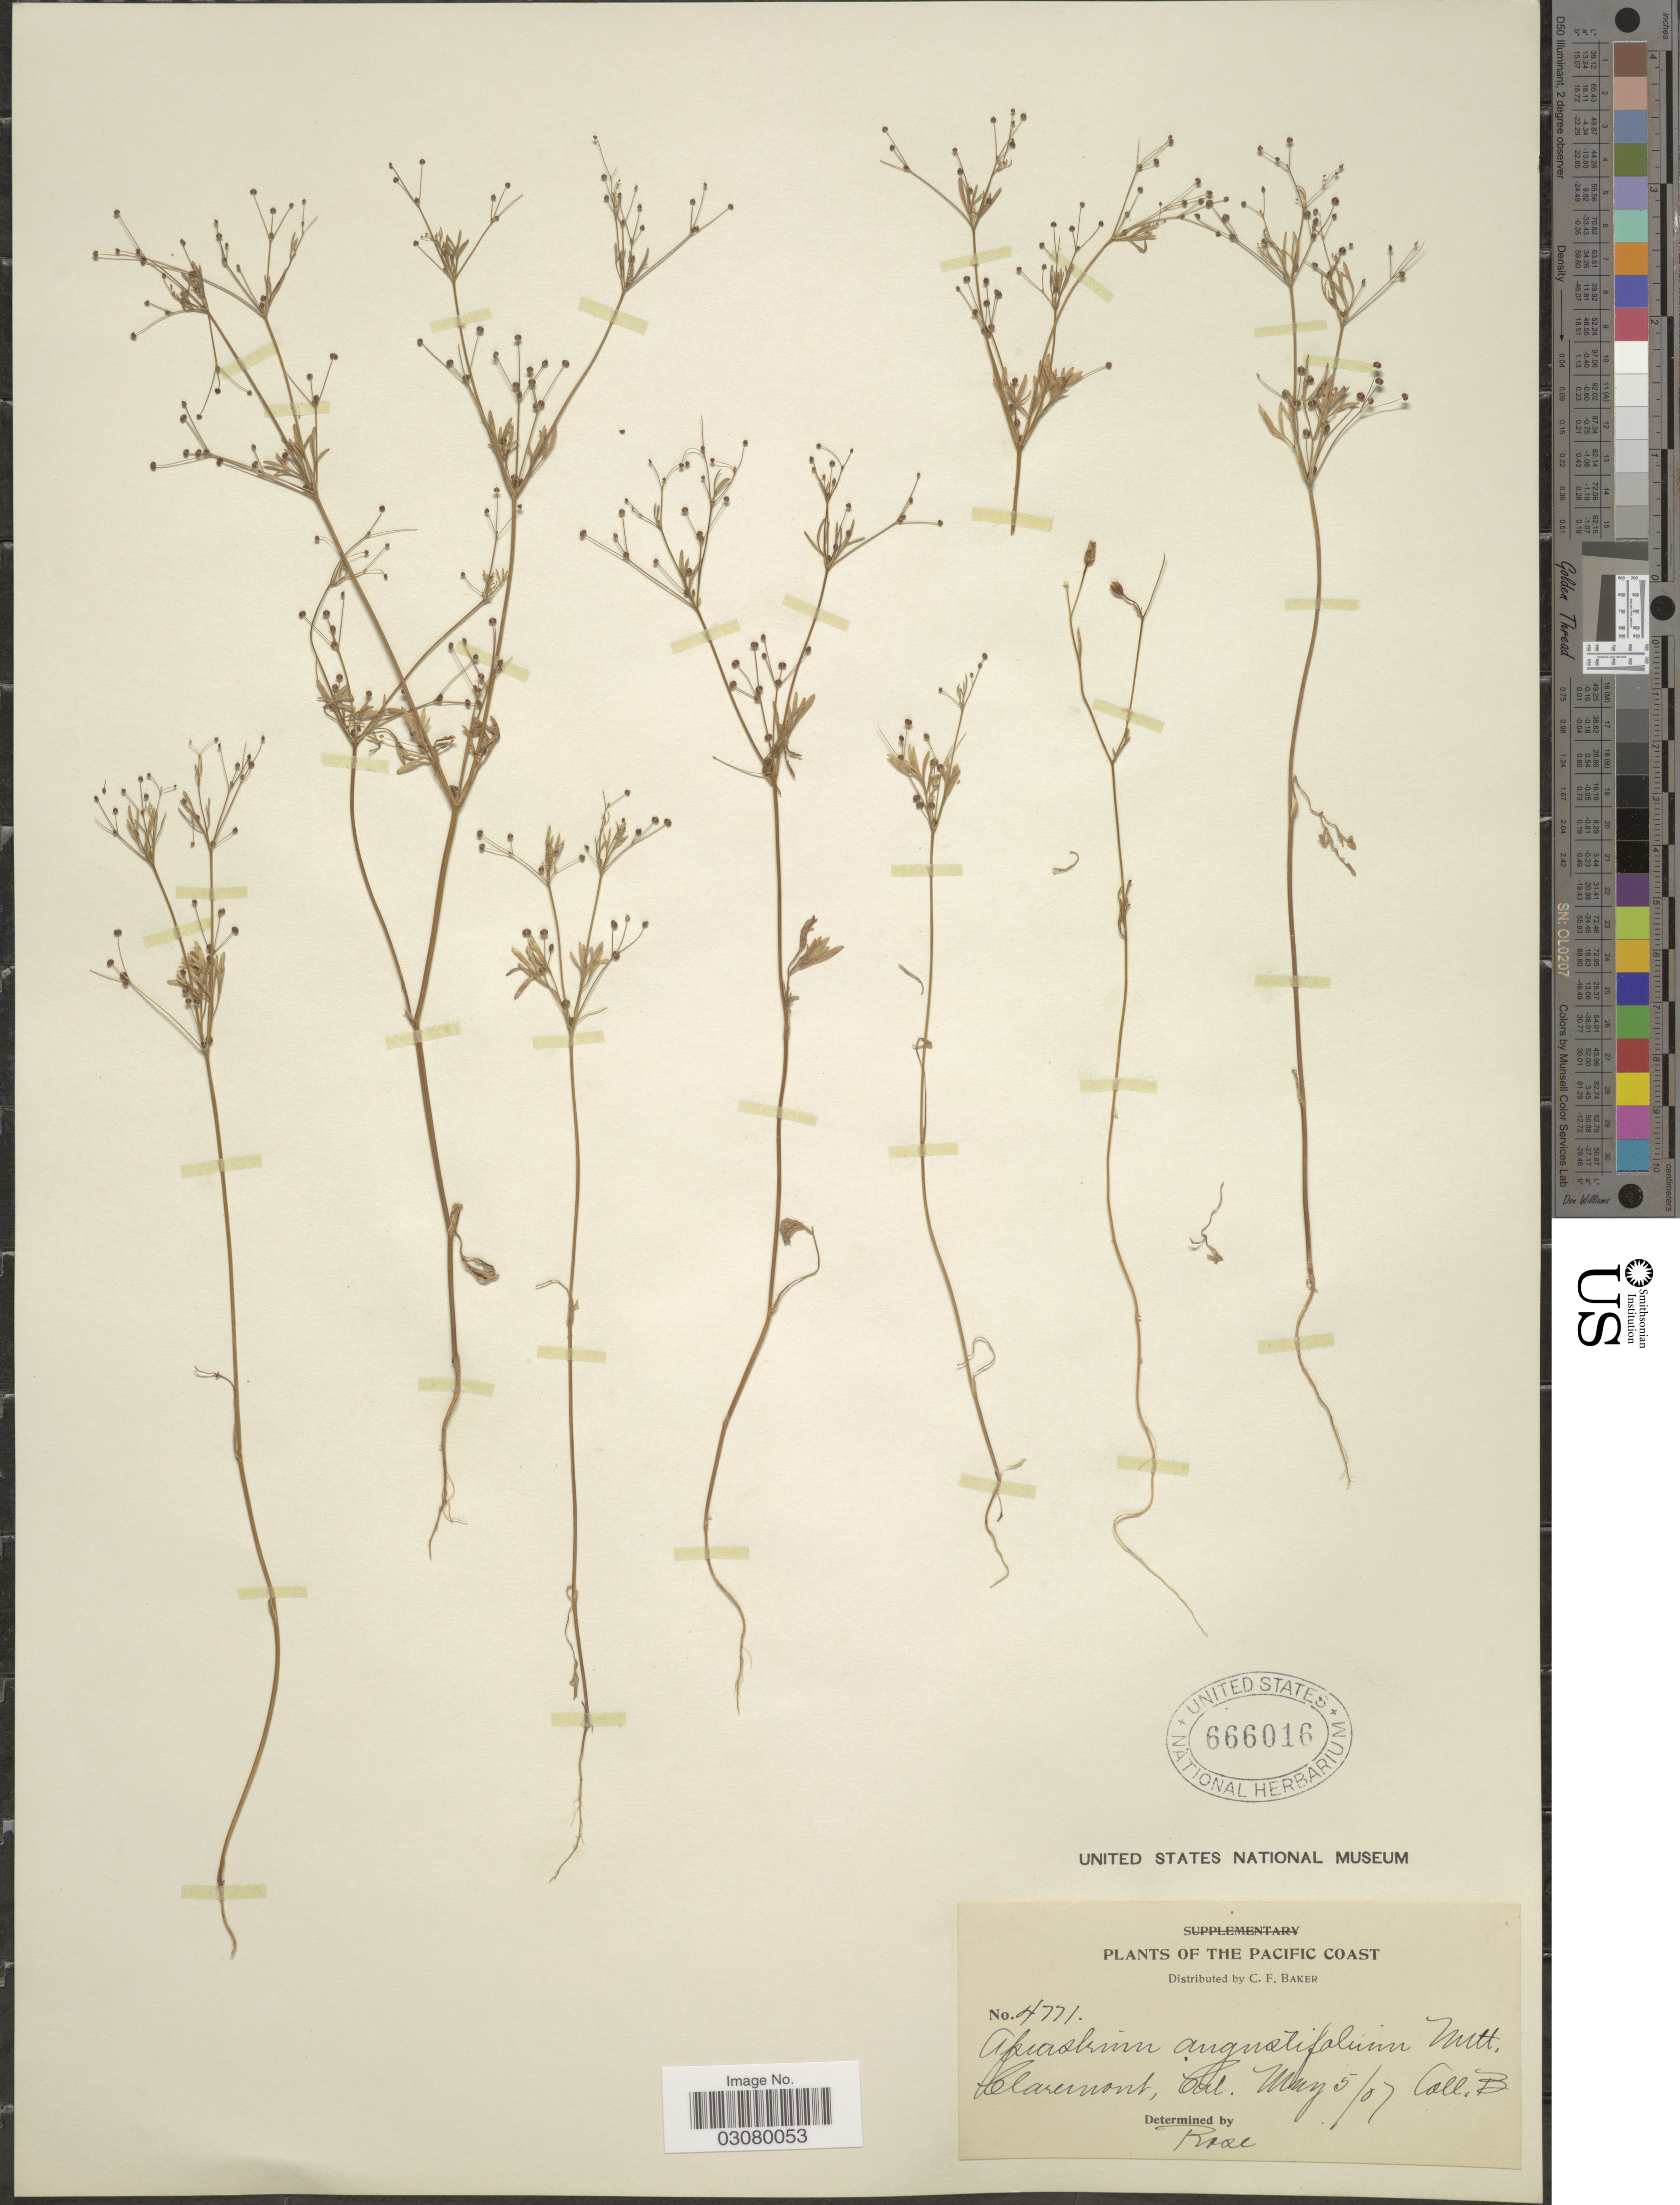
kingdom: Plantae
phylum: Tracheophyta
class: Magnoliopsida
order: Apiales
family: Apiaceae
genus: Apiastrum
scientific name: Apiastrum angustifolium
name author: Nutt.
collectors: C. F. Baker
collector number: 4771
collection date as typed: Transcribed d/m/y: 5/5/7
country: United States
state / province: California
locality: Pacific Coast. Claremont.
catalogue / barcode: US 666016